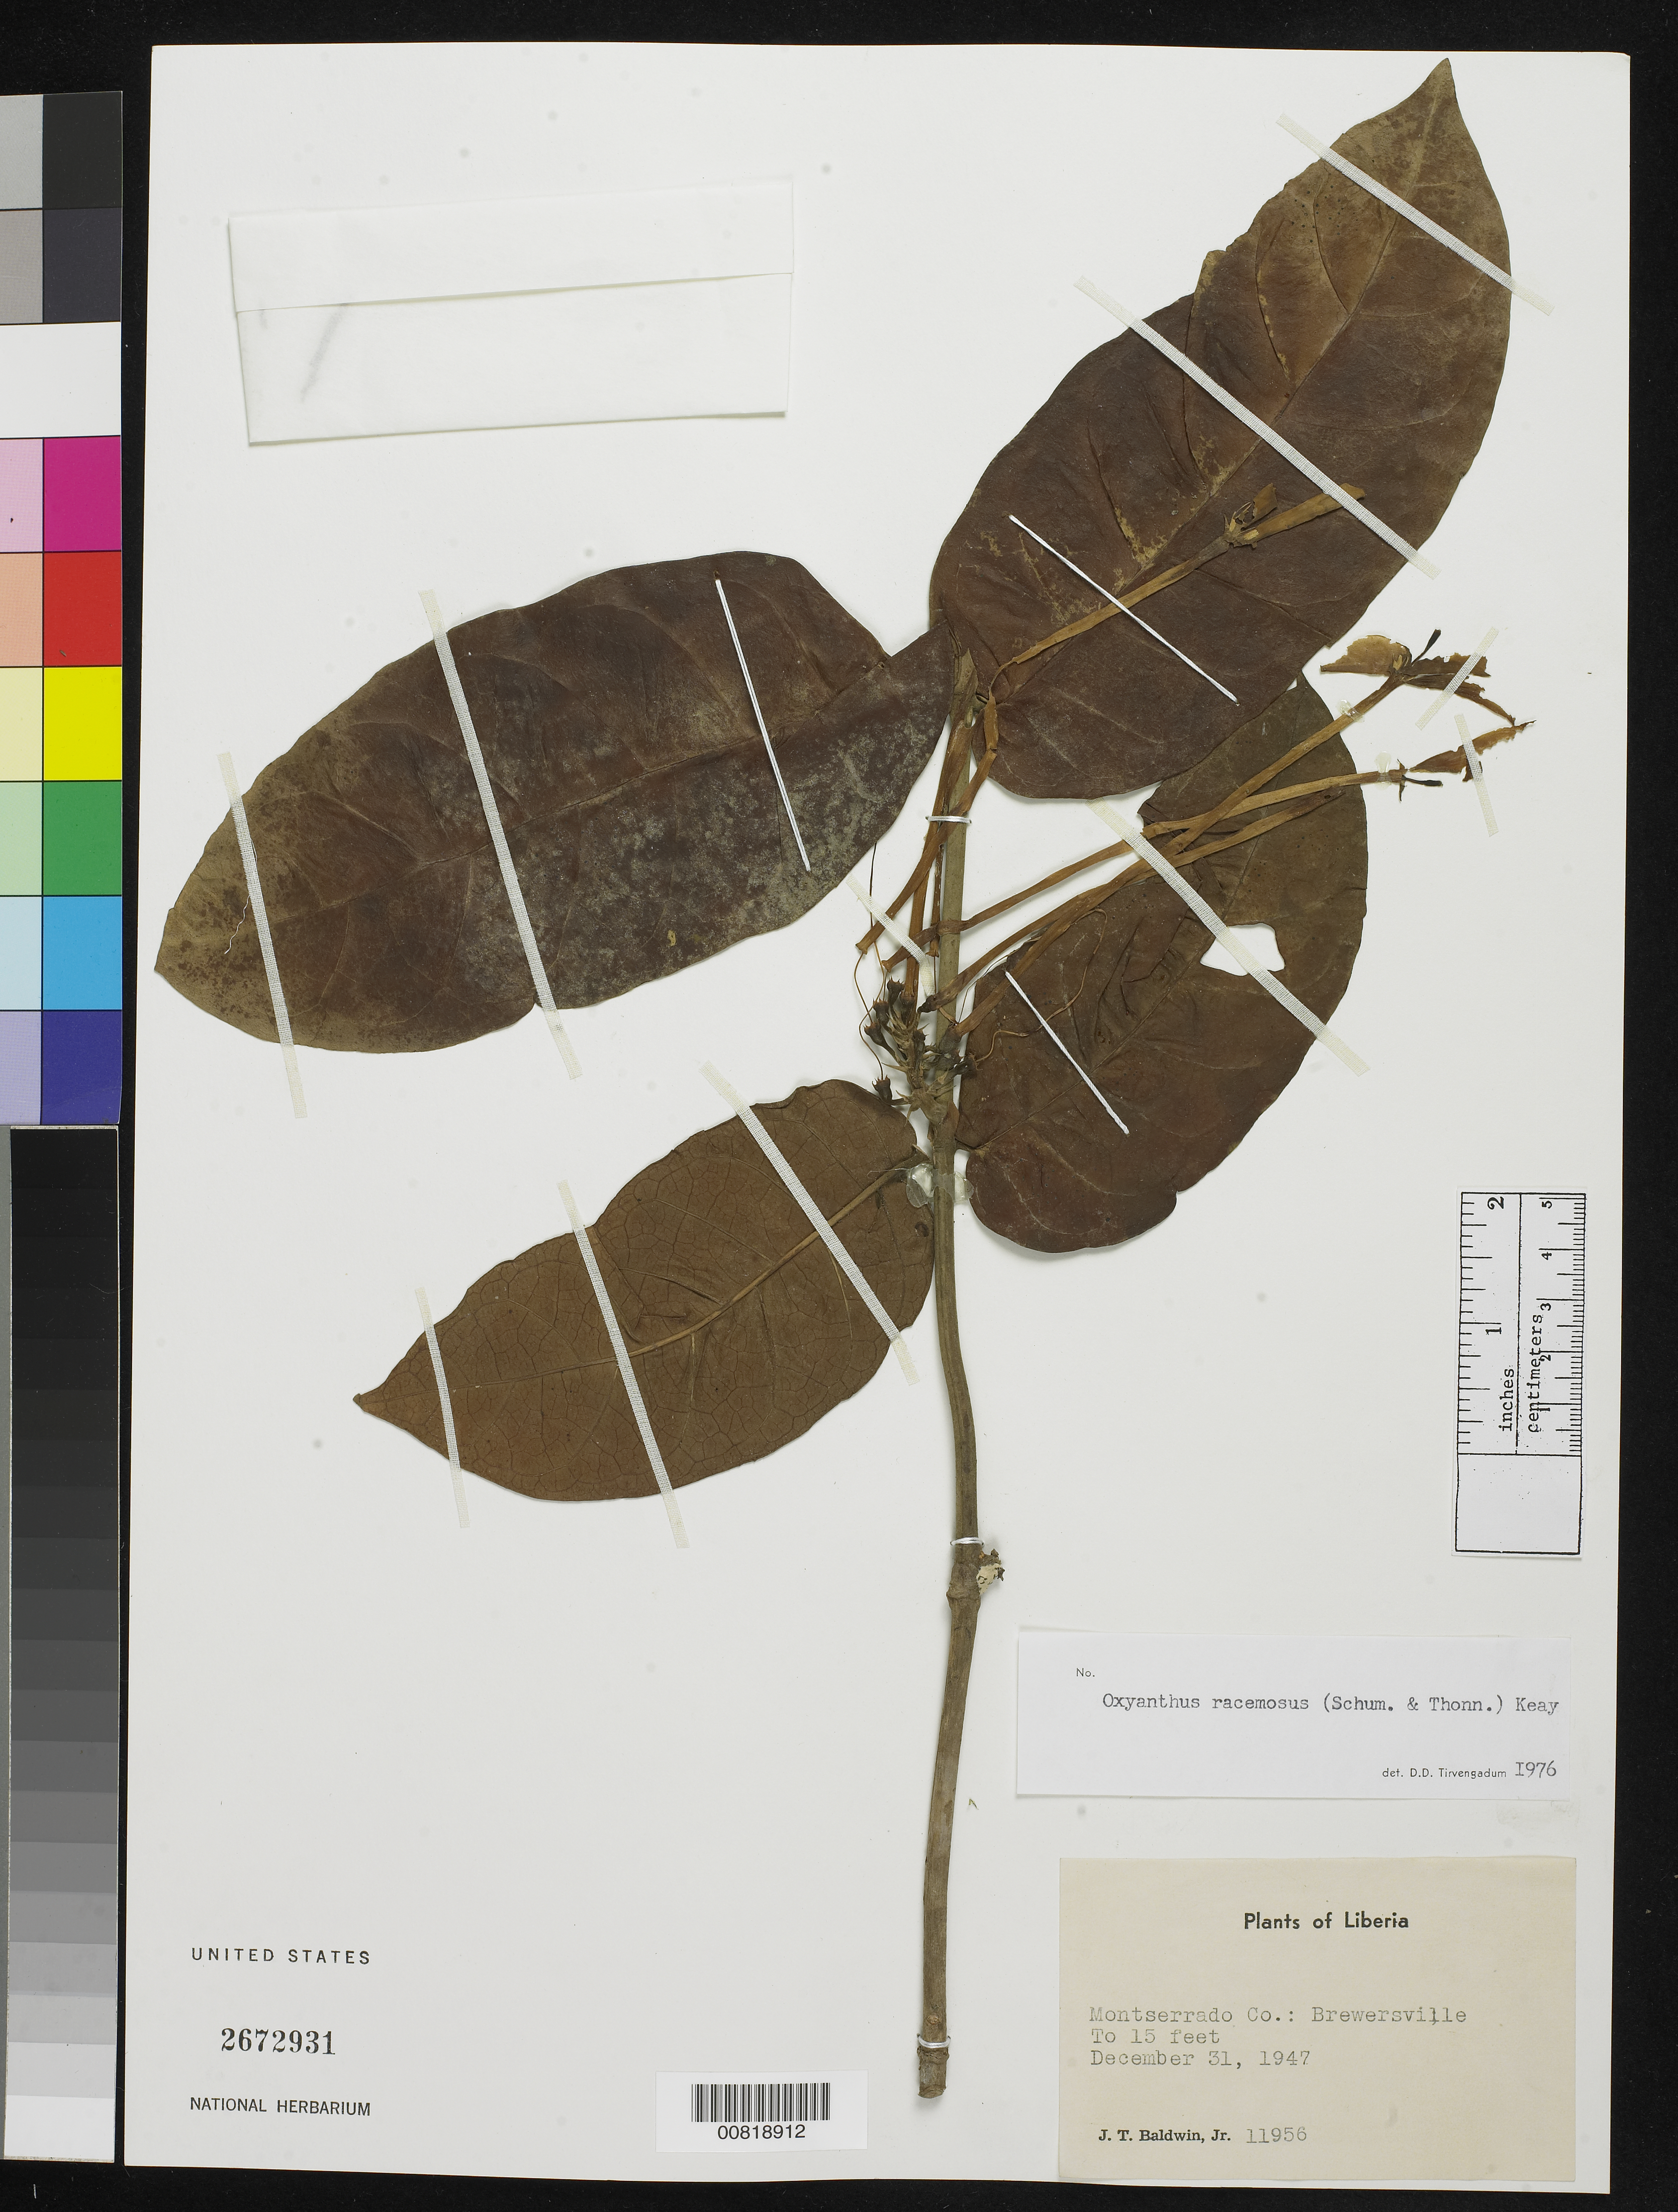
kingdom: Plantae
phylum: Tracheophyta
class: Magnoliopsida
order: Gentianales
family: Rubiaceae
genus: Oxyanthus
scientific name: Oxyanthus racemosus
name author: (Schum.) Keay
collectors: J. T. Baldwin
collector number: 11956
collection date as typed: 31 Dec 1947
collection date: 1947-12-31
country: Liberia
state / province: Montserrado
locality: Brewersville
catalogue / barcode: US 2672931